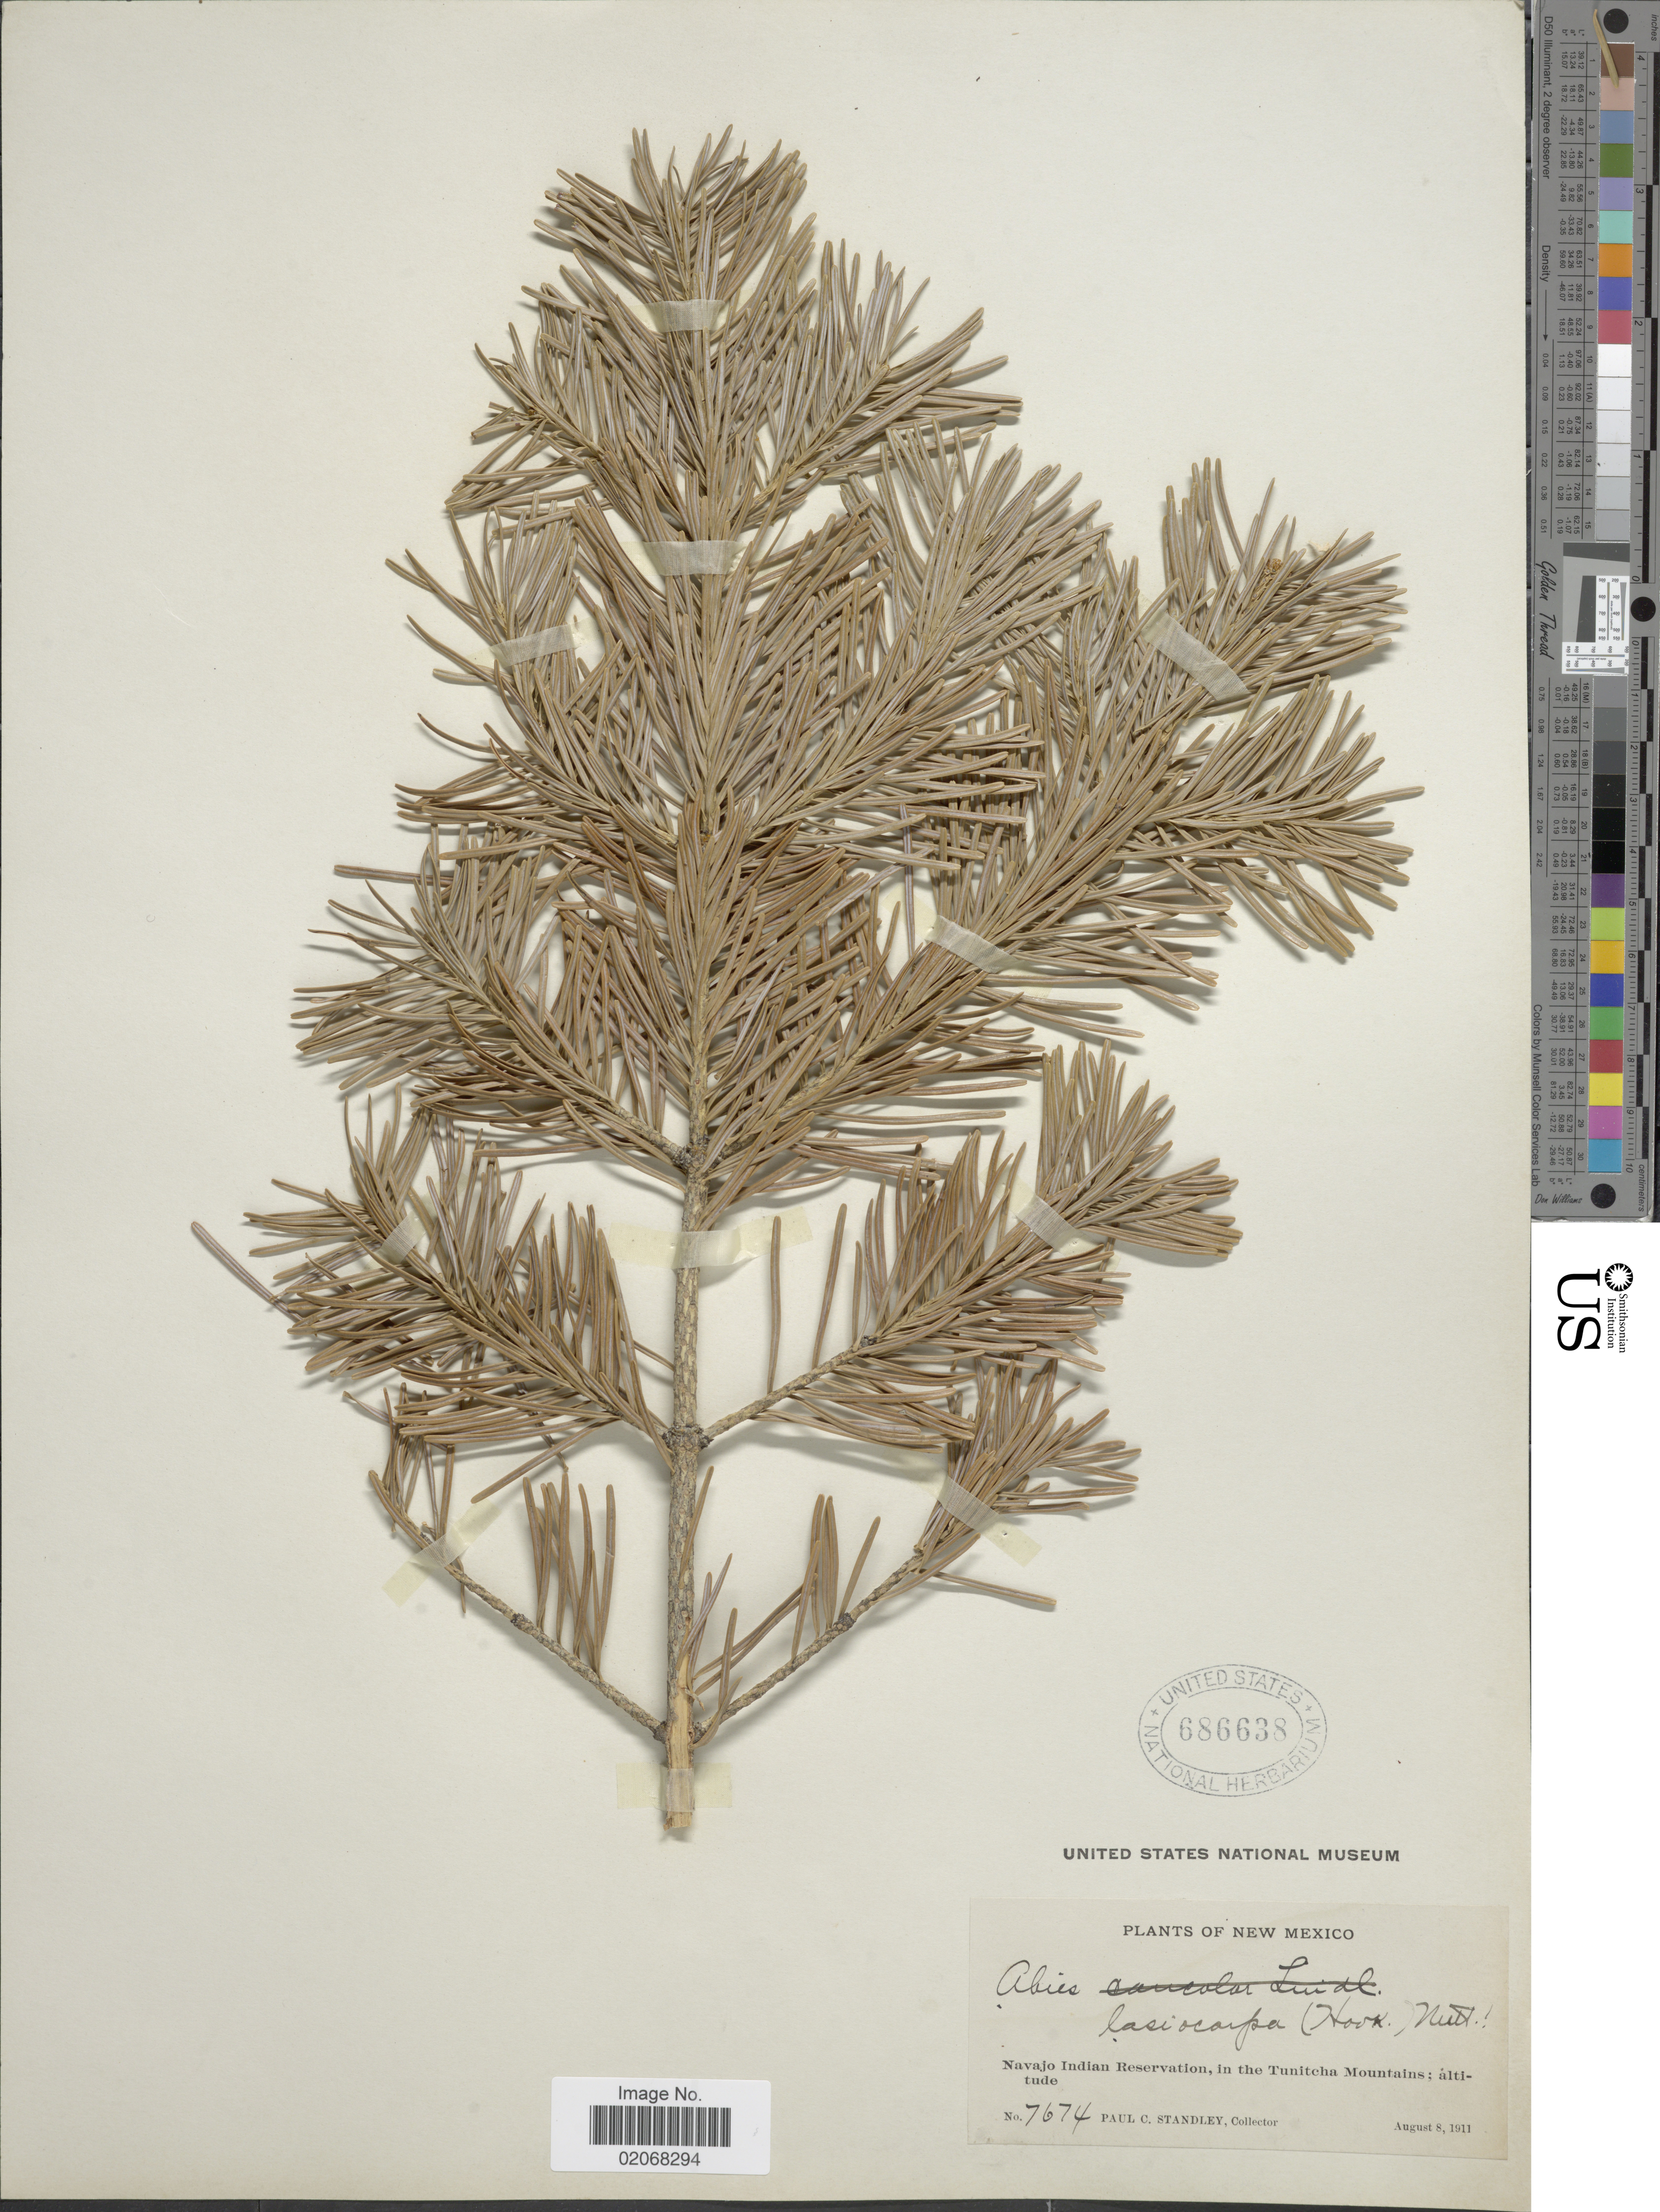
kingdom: Plantae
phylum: Tracheophyta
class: Pinopsida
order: Pinales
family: Pinaceae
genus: Abies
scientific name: Abies lasiocarpa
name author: (Hook.) Nutt.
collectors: P. C. Standley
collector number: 7674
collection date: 1911-08-08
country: United States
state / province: New Mexico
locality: Navajo Indian Reservation, in the Tunitcha Mountains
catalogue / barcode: US 686638